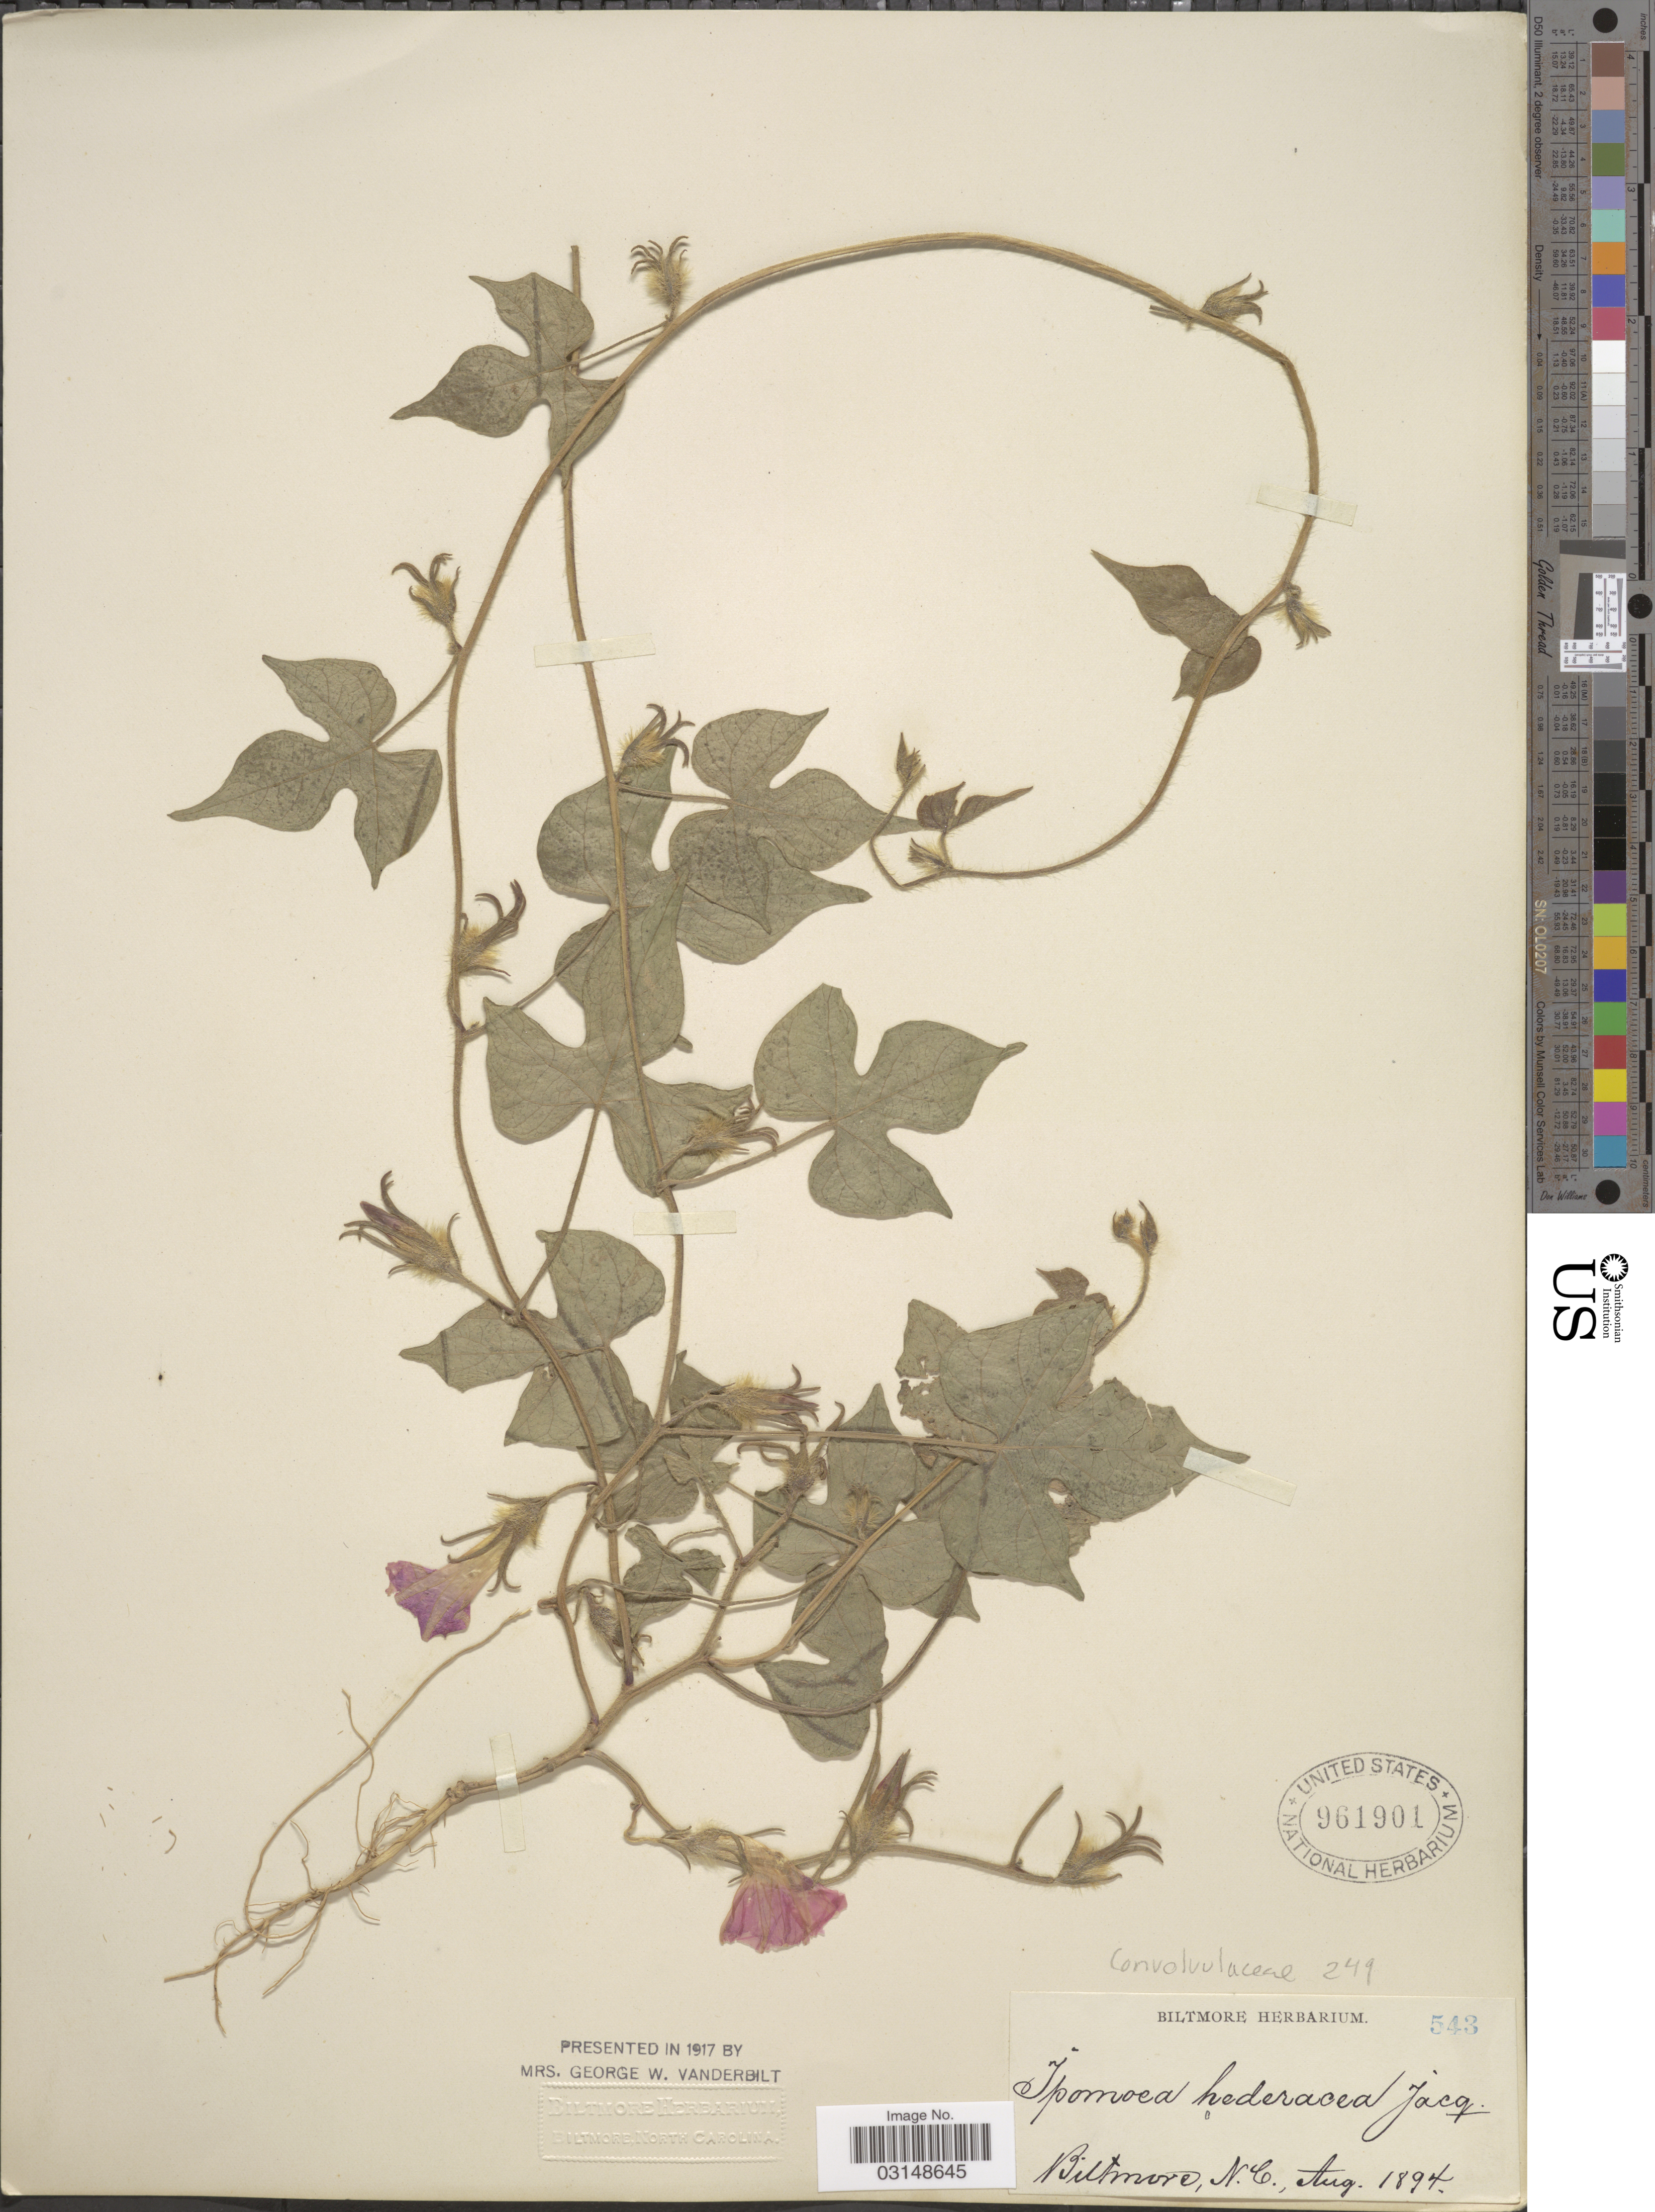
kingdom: Plantae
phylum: Tracheophyta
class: Magnoliopsida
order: Solanales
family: Convolvulaceae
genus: Ipomoea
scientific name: Ipomoea hederacea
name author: Jacq.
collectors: ex herb. Biltmore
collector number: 543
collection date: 1894-08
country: United States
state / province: North Carolina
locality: Biltmore, N.C.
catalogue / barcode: US 961901